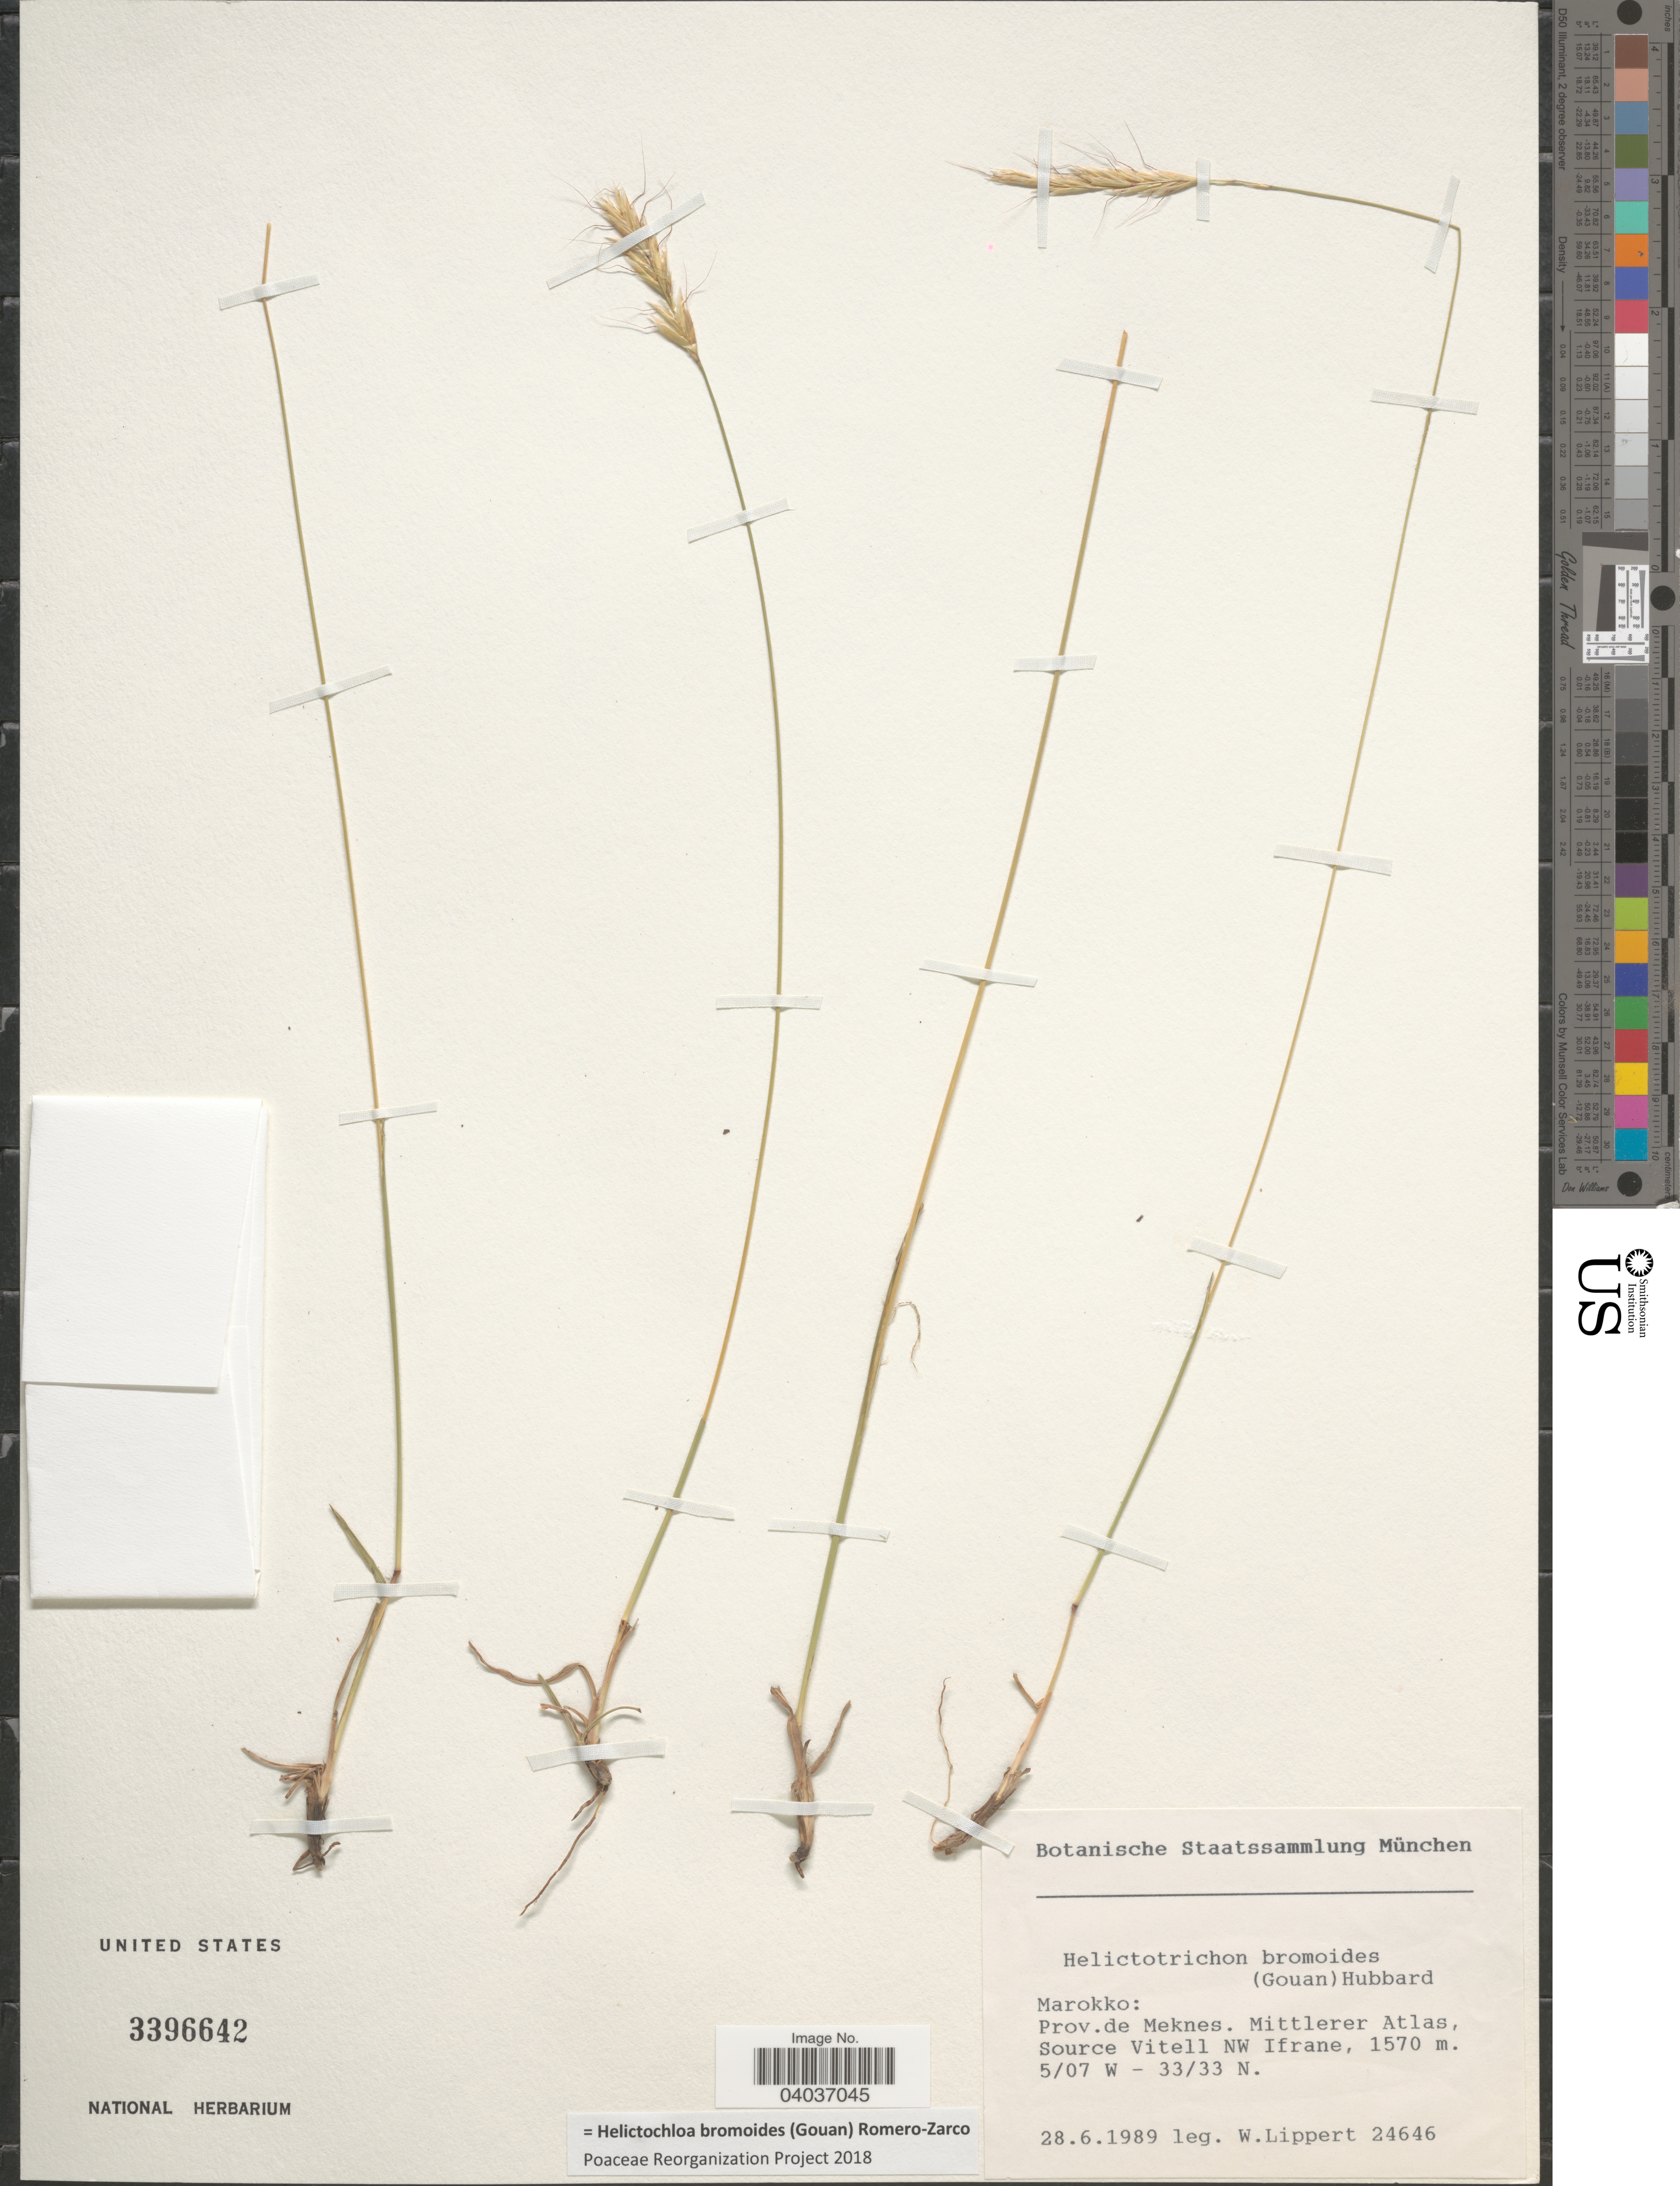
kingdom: Plantae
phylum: Tracheophyta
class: Liliopsida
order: Poales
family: Poaceae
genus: Helictochloa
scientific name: Helictochloa bromoides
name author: (Gouan) Romero-Zarco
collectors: W. Lippert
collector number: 24646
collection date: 1989-06-28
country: Morocco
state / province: Meknès-Tafilalet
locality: Marokko: Prov. de Meknes. Mittlerer Atlas, Source Vitell NW Ifrane.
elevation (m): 1570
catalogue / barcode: US 3396642